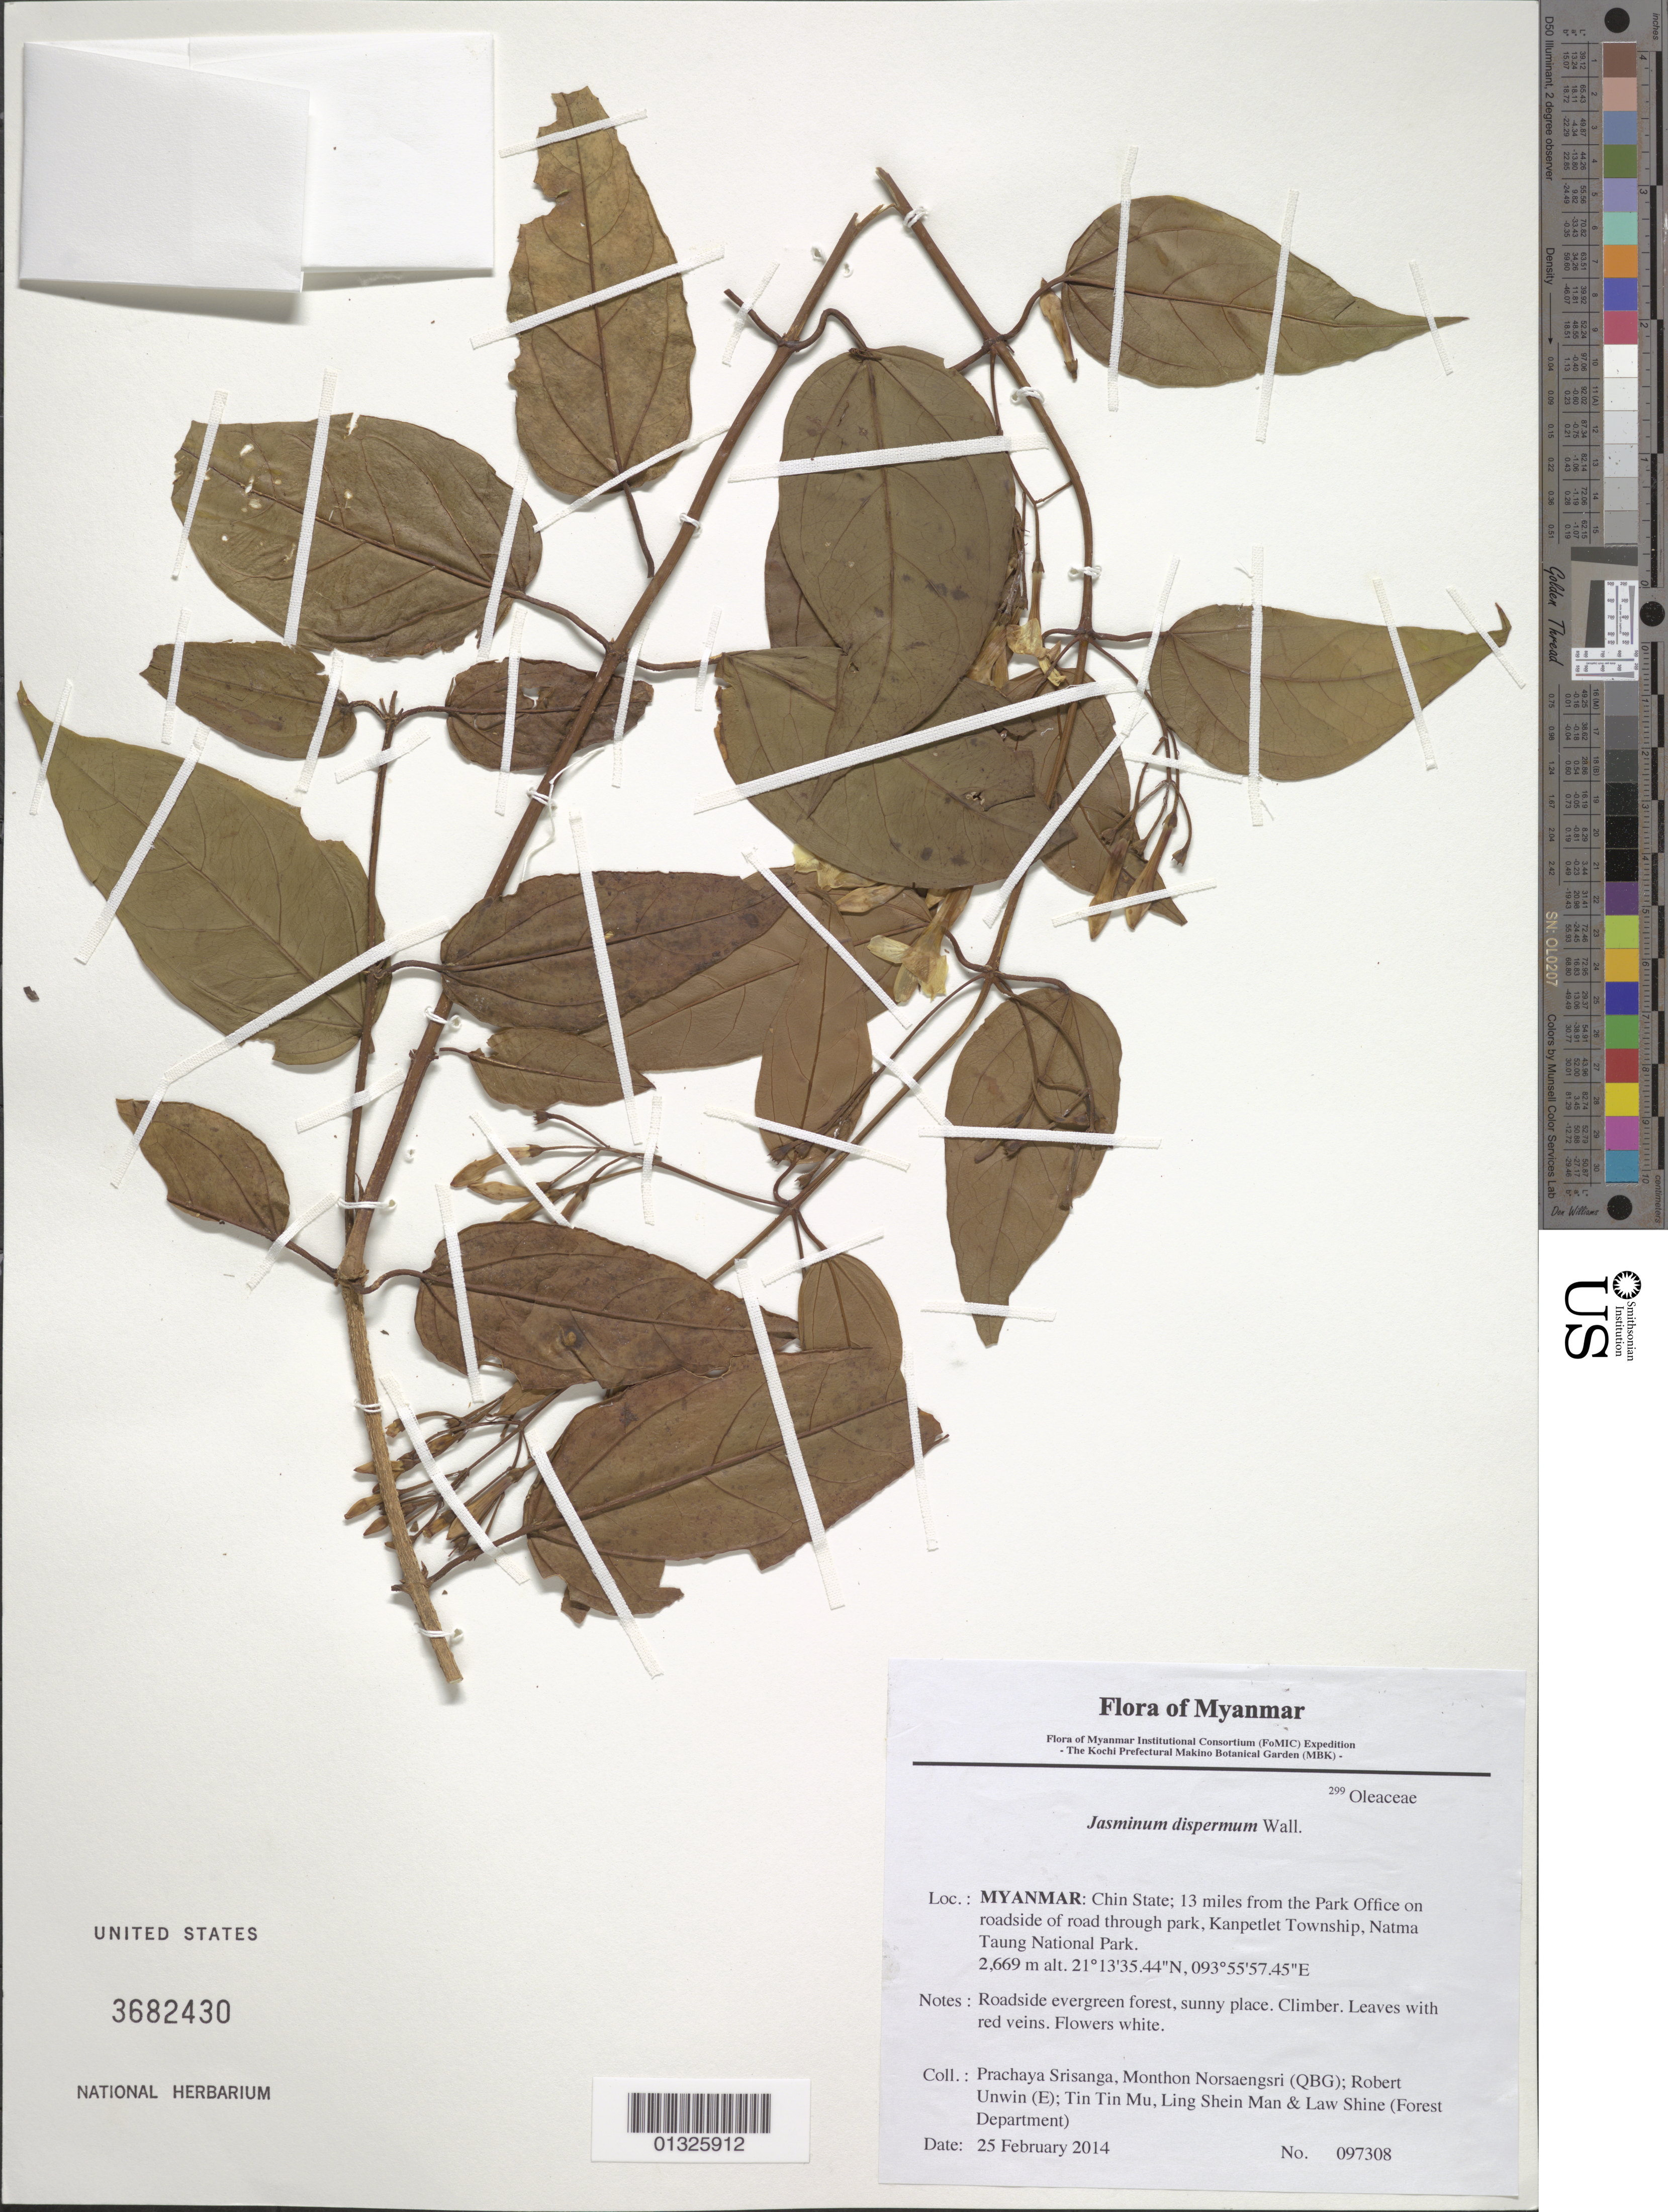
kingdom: Plantae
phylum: Tracheophyta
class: Magnoliopsida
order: Lamiales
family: Oleaceae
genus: Jasminum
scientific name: Jasminum dispermum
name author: Wall.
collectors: P. Srisanga, M. Norsaengsri, R. Unwin, Tin Tin Mu, Ling Shein Man & L. Shine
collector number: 97308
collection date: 2014-02-25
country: Myanmar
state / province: Chin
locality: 13 miles from the Park Office on roadside of road through park, Kanpetlet Township, Natma Taung National Park.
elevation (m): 2669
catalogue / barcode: US 3682430